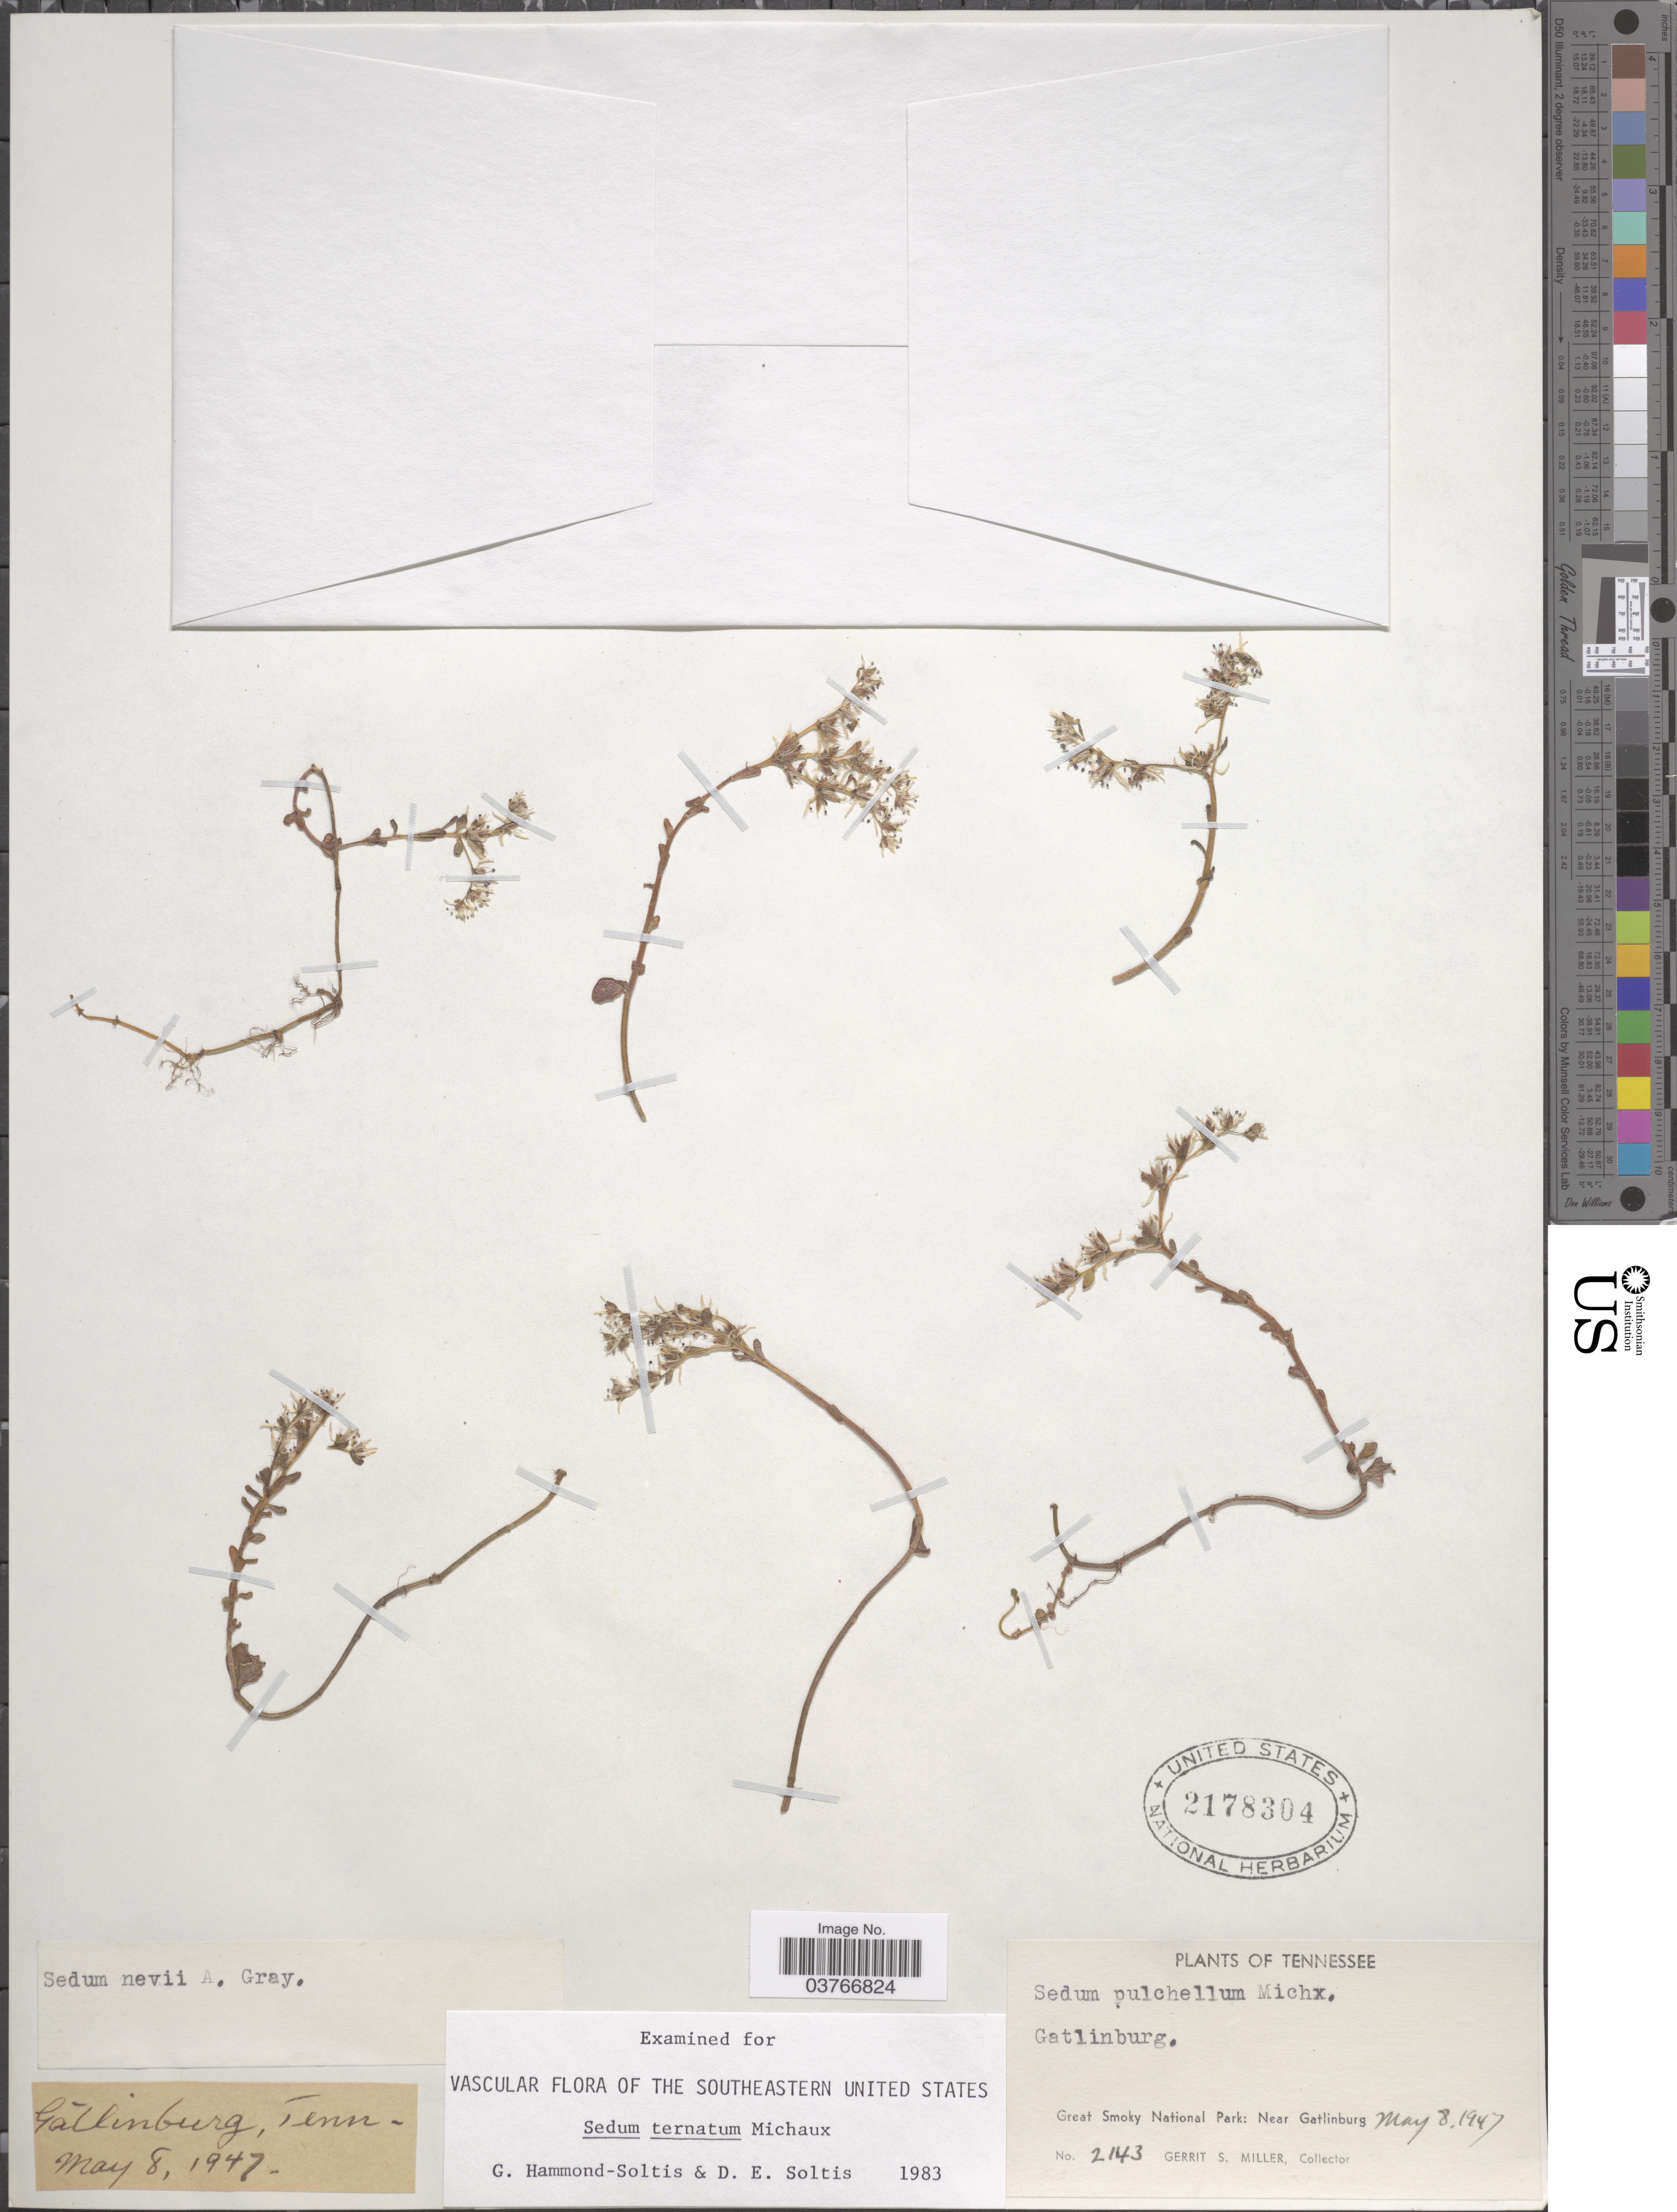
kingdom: Plantae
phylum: Tracheophyta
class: Magnoliopsida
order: Saxifragales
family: Crassulaceae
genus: Sedum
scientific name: Sedum ternatum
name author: Michx.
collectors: G. S. Miller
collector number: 2143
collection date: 1947-05-08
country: United States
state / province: Tennessee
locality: Gatlinburg. Great Smoky National Park: Near Gatlinburg.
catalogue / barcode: US 2178304